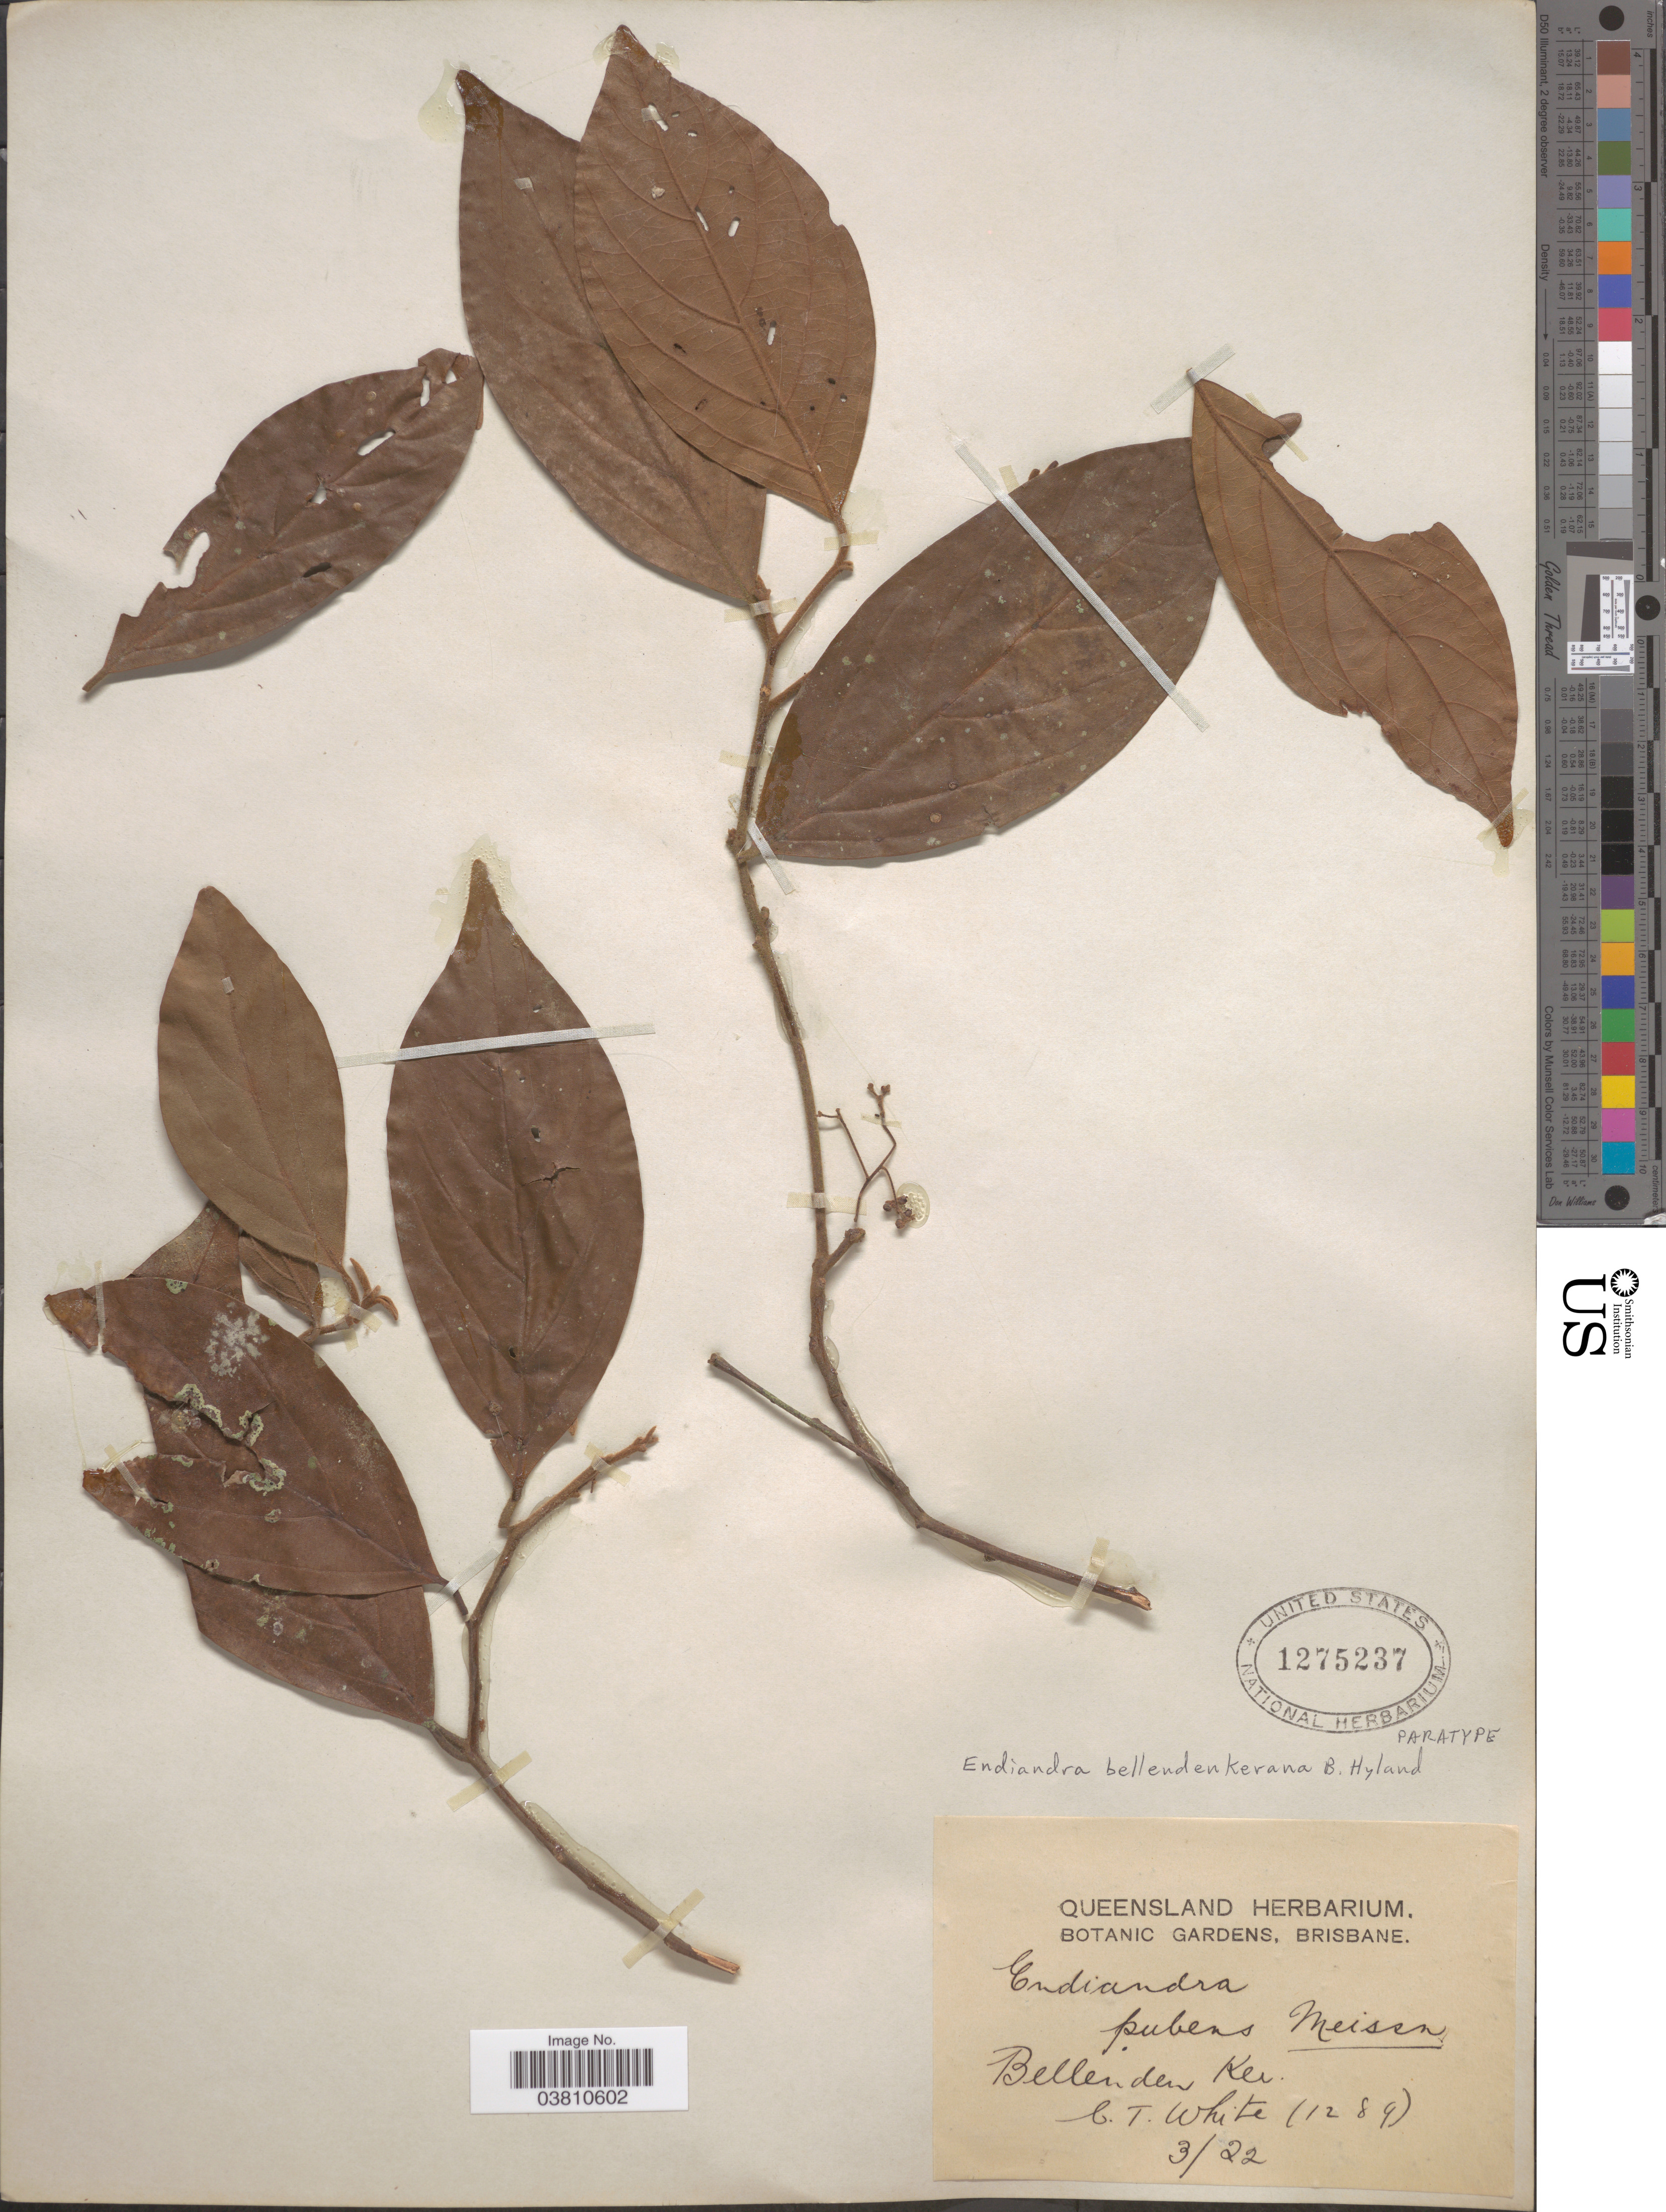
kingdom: Plantae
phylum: Tracheophyta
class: Magnoliopsida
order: Laurales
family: Lauraceae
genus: Endiandra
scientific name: Endiandra bellendenkerana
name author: B. Hyland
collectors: C. T. White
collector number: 1289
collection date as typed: Transcribed d/m/y: /3/22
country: Australia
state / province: Queensland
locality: Bellenden Ker.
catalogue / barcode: US 1275237